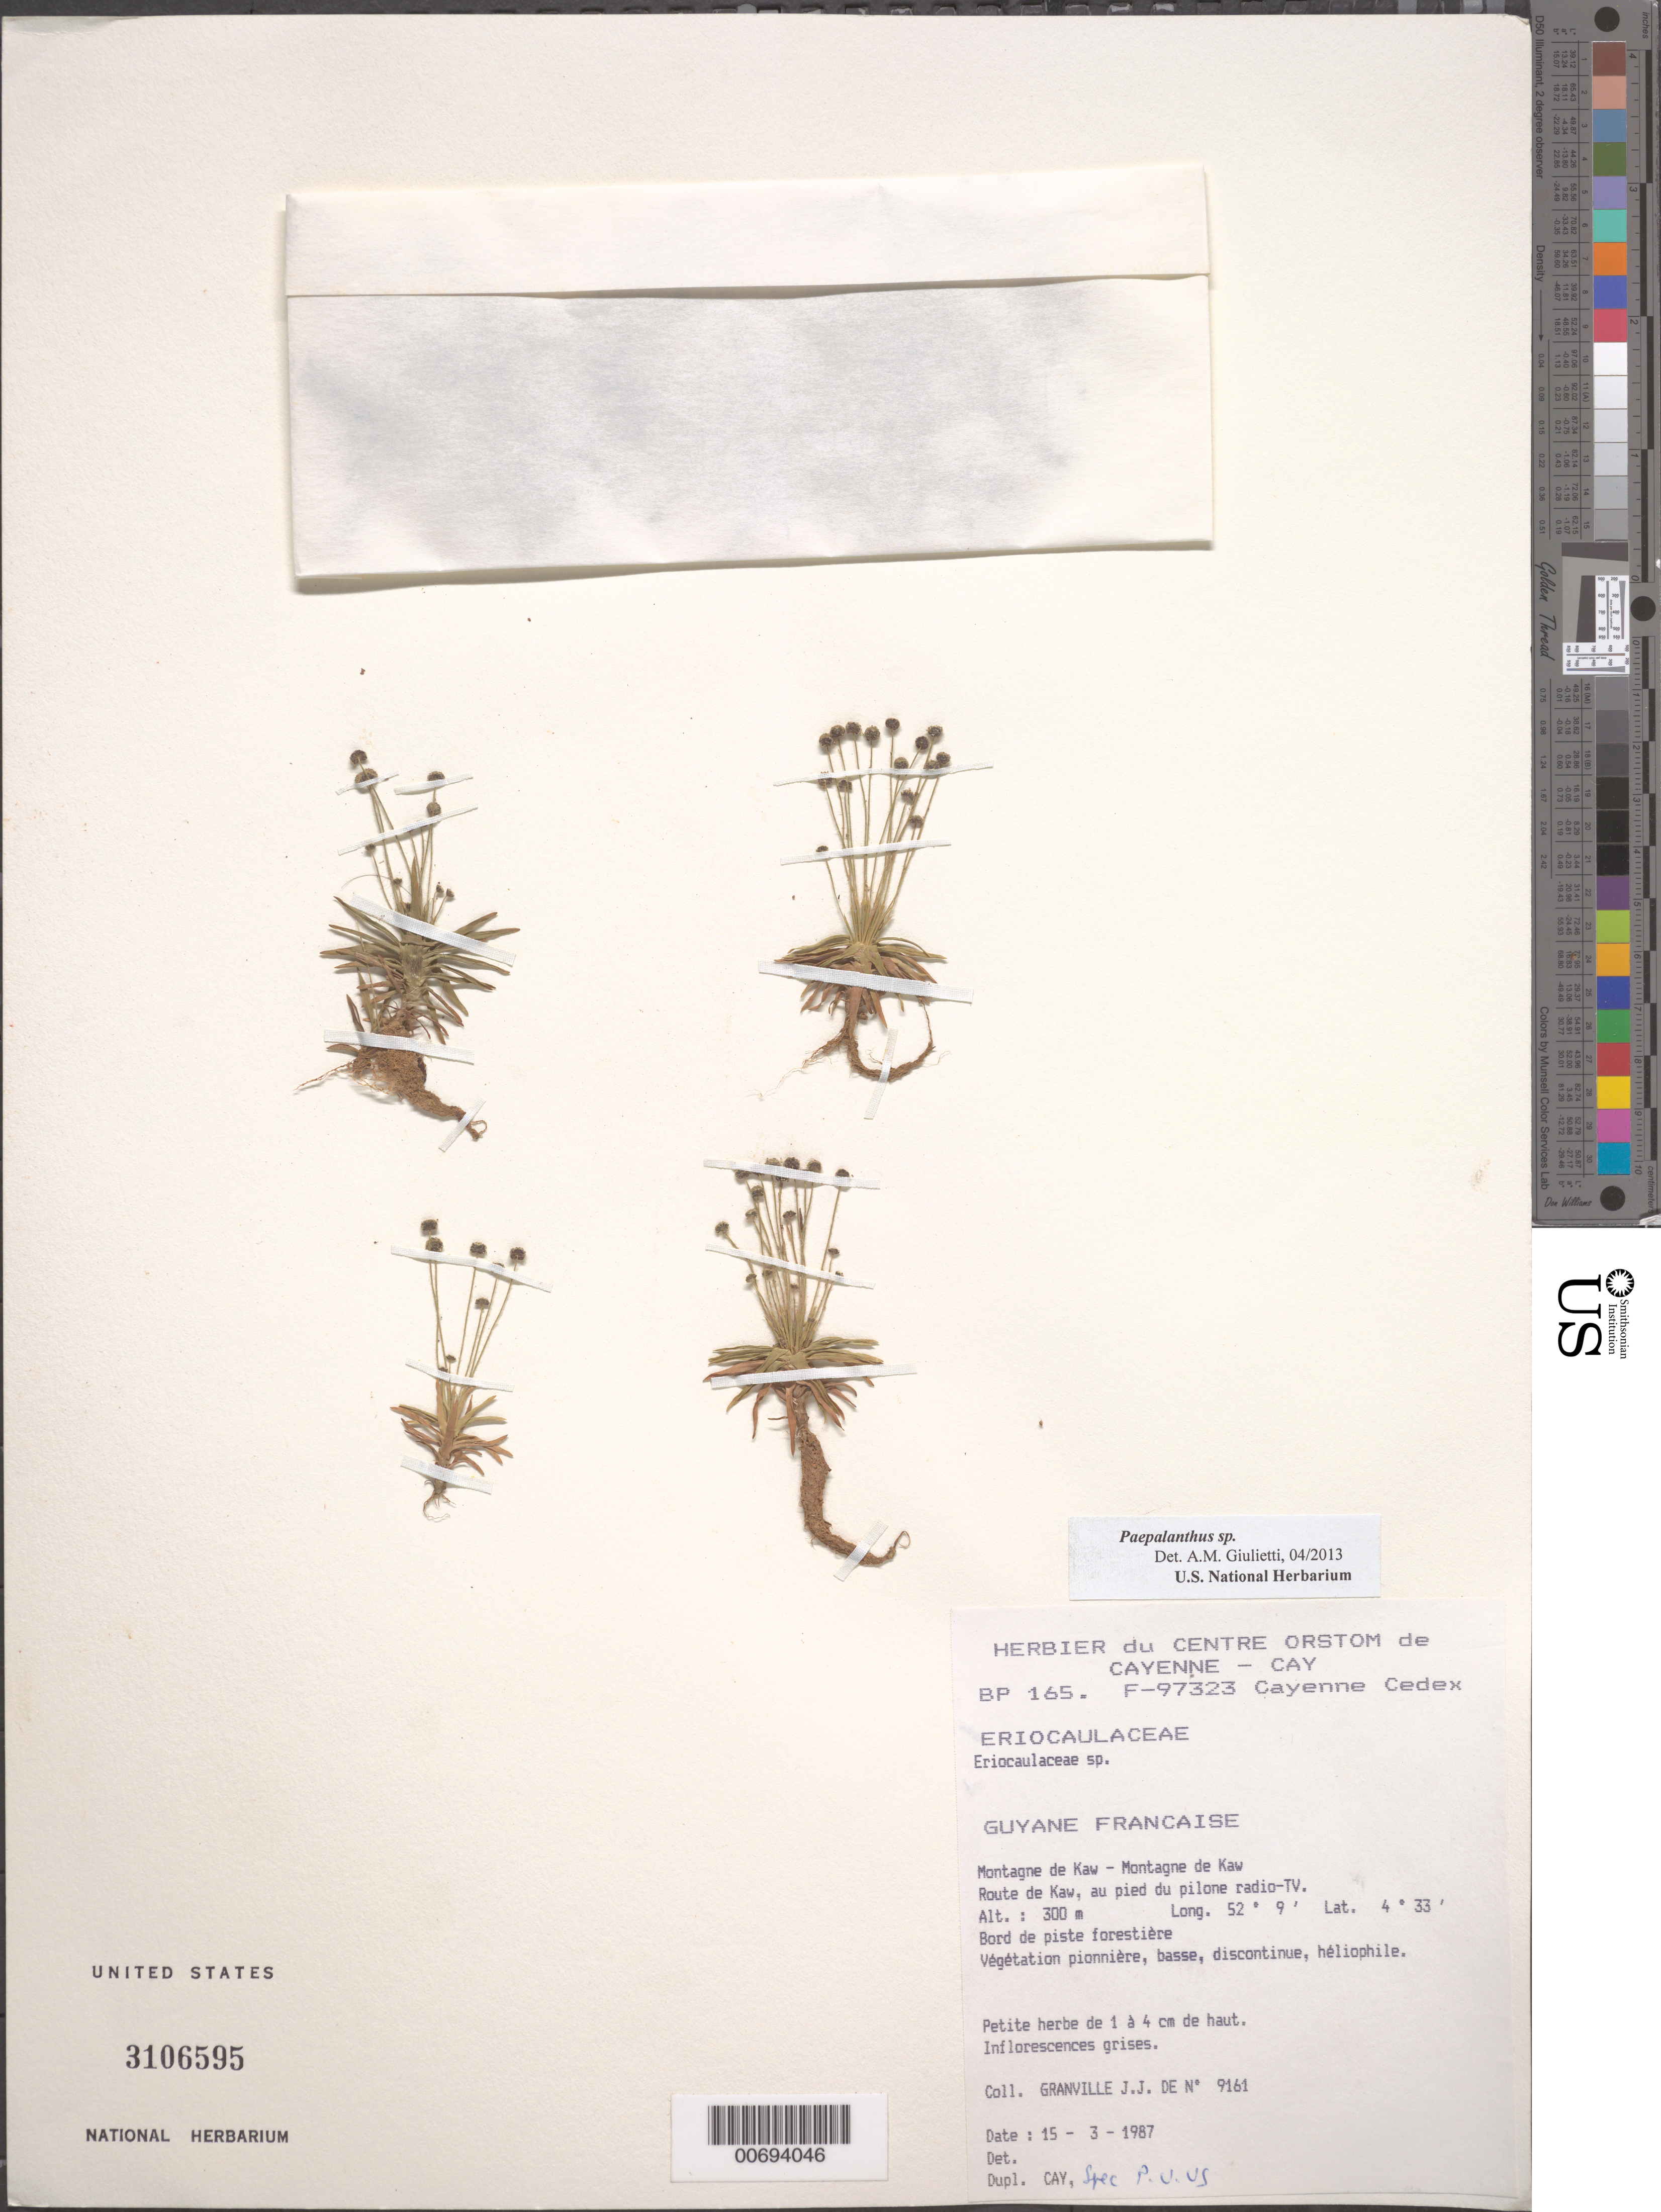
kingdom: Plantae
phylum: Tracheophyta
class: Liliopsida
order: Poales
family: Eriocaulaceae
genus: Paepalanthus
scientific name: Paepalanthus lamarckii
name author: Kunth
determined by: Sauthier, Laura Jeanne, (SPF), Universidade de Sao Paulo (BRAZIL)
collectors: J.-J. de Granville et al.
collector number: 9161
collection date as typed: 15-Mar-87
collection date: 1987-03-15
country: French Guiana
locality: Montagne de Kaw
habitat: Bord de piste forestiere.Vegetation pionniere, basse, discontiue, heliophile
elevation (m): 300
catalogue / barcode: US 3106595